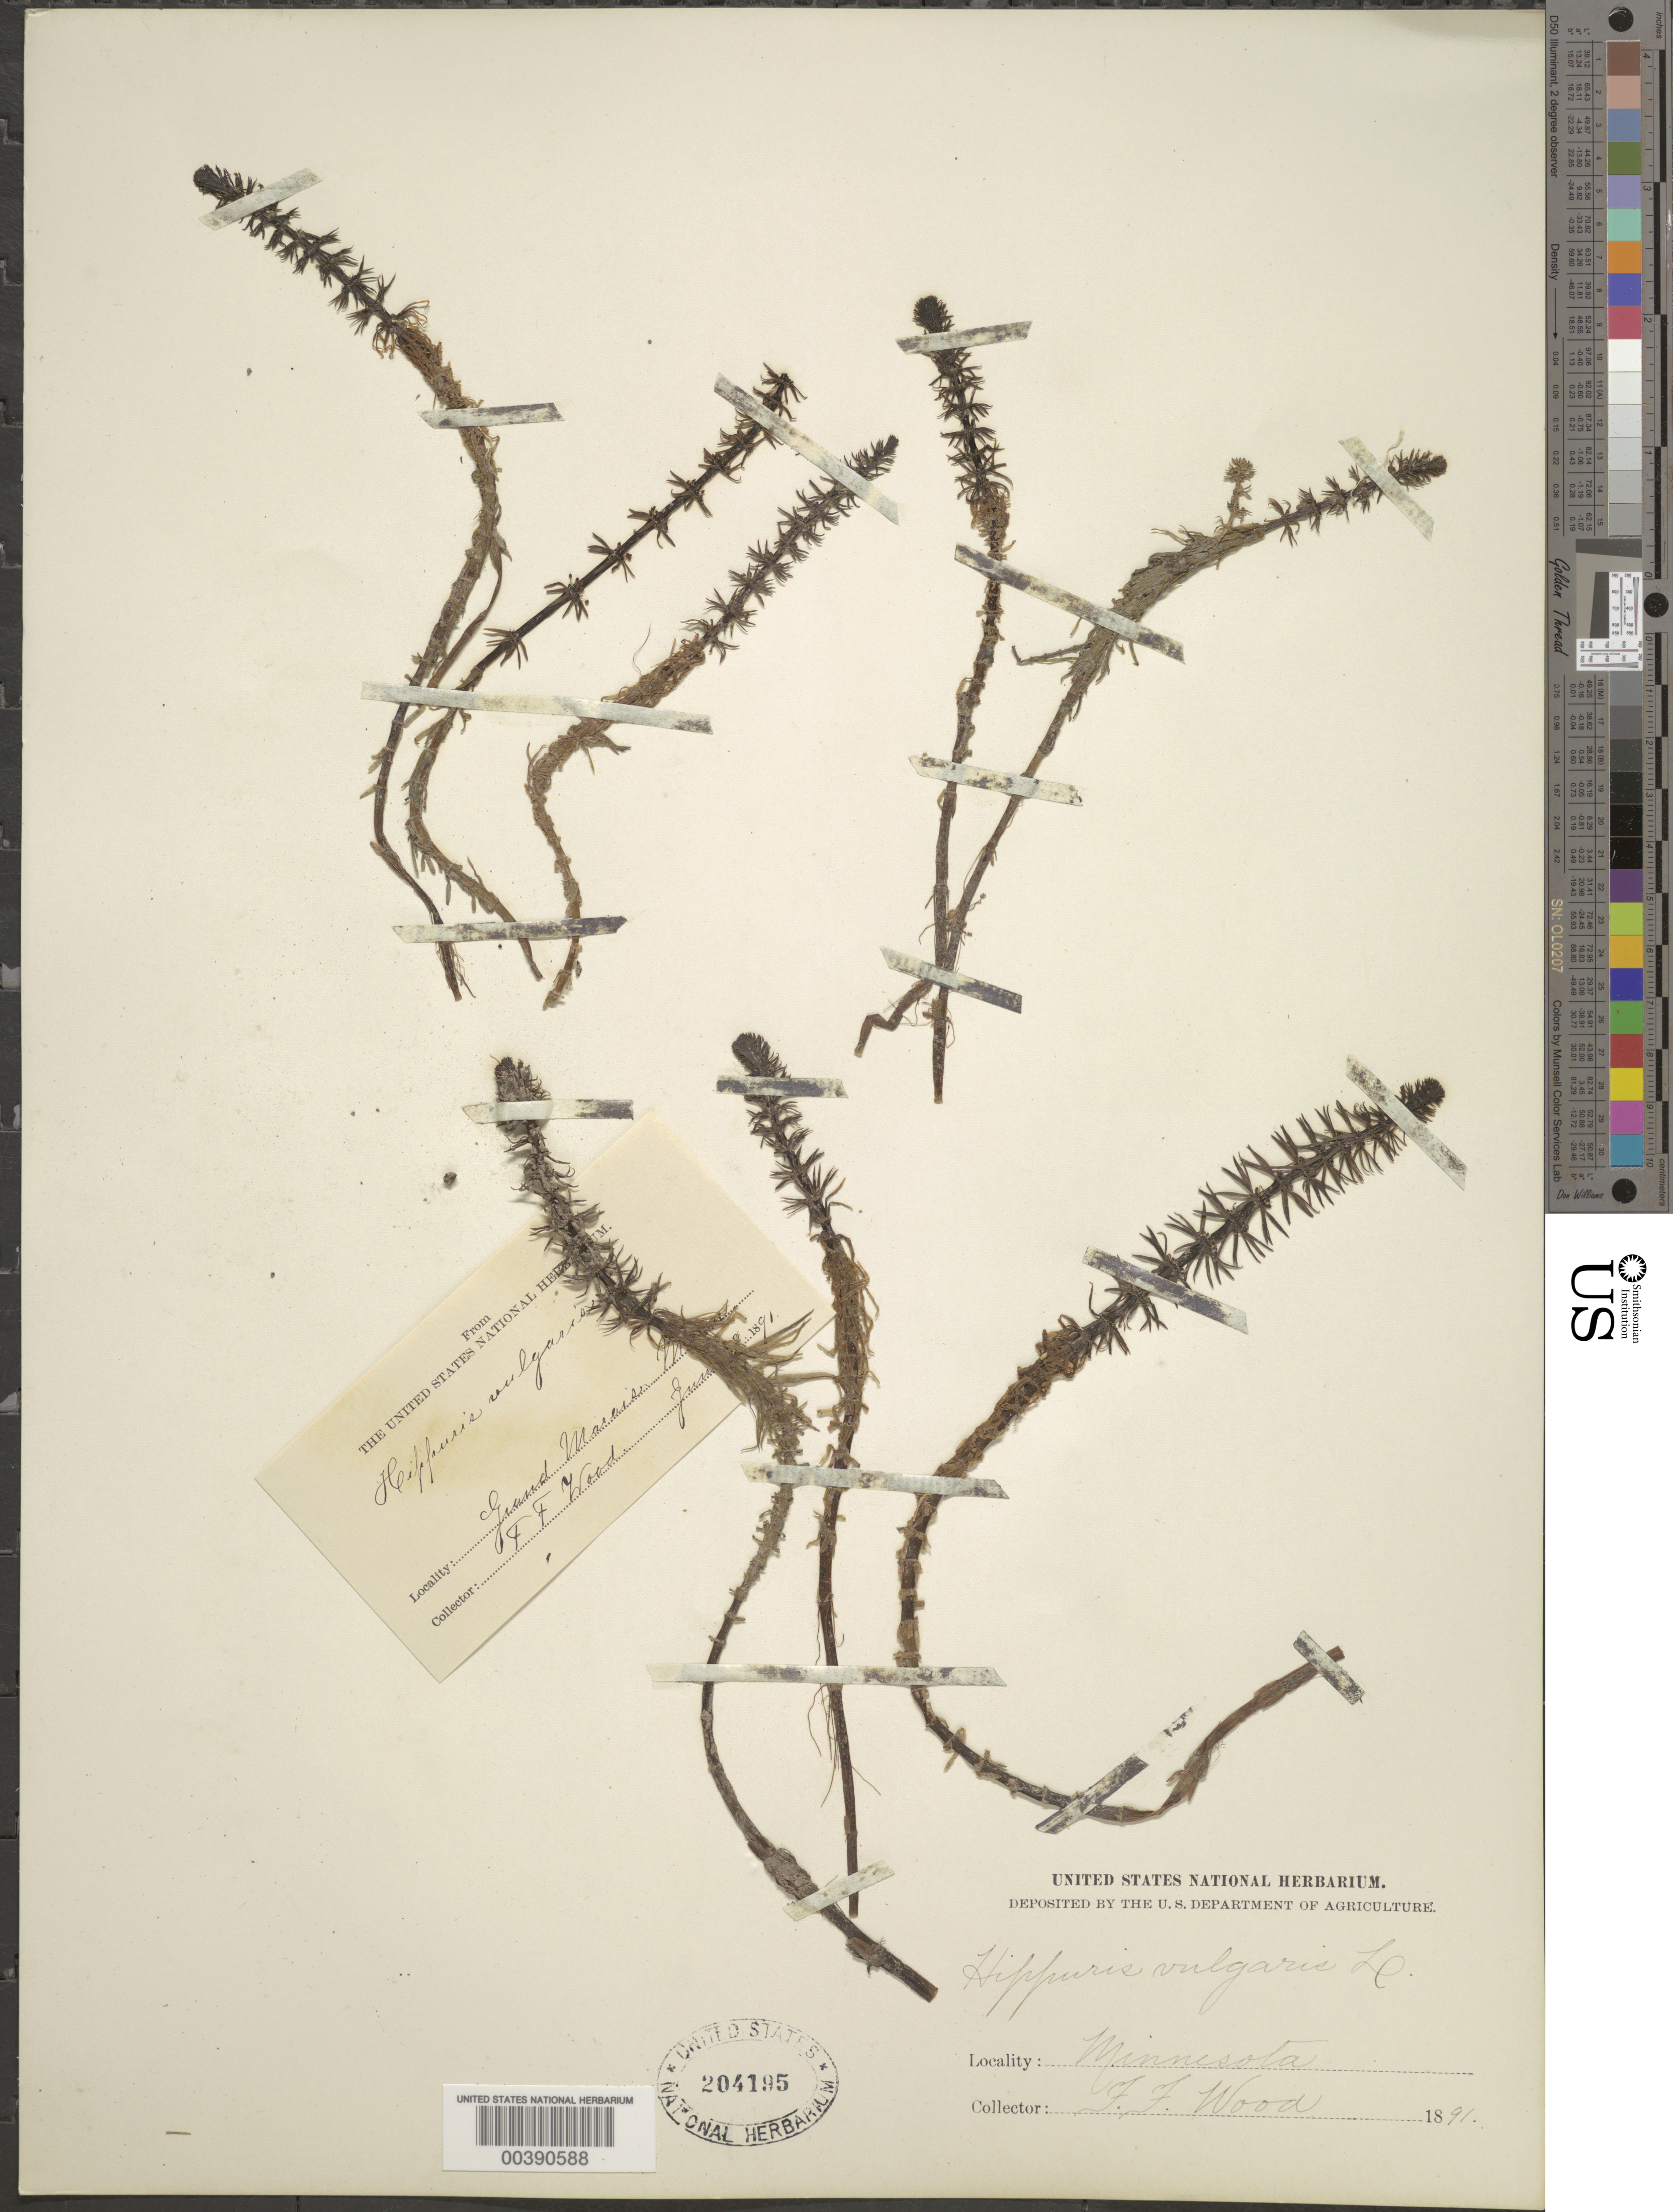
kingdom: Plantae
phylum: Tracheophyta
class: Magnoliopsida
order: Lamiales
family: Plantaginaceae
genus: Hippuris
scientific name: Hippuris vulgaris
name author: L.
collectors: F. Wood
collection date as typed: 29 Jun 1891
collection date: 1891-06-29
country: United States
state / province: Minnesota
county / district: Cook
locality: Grand marais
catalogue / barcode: US 204195